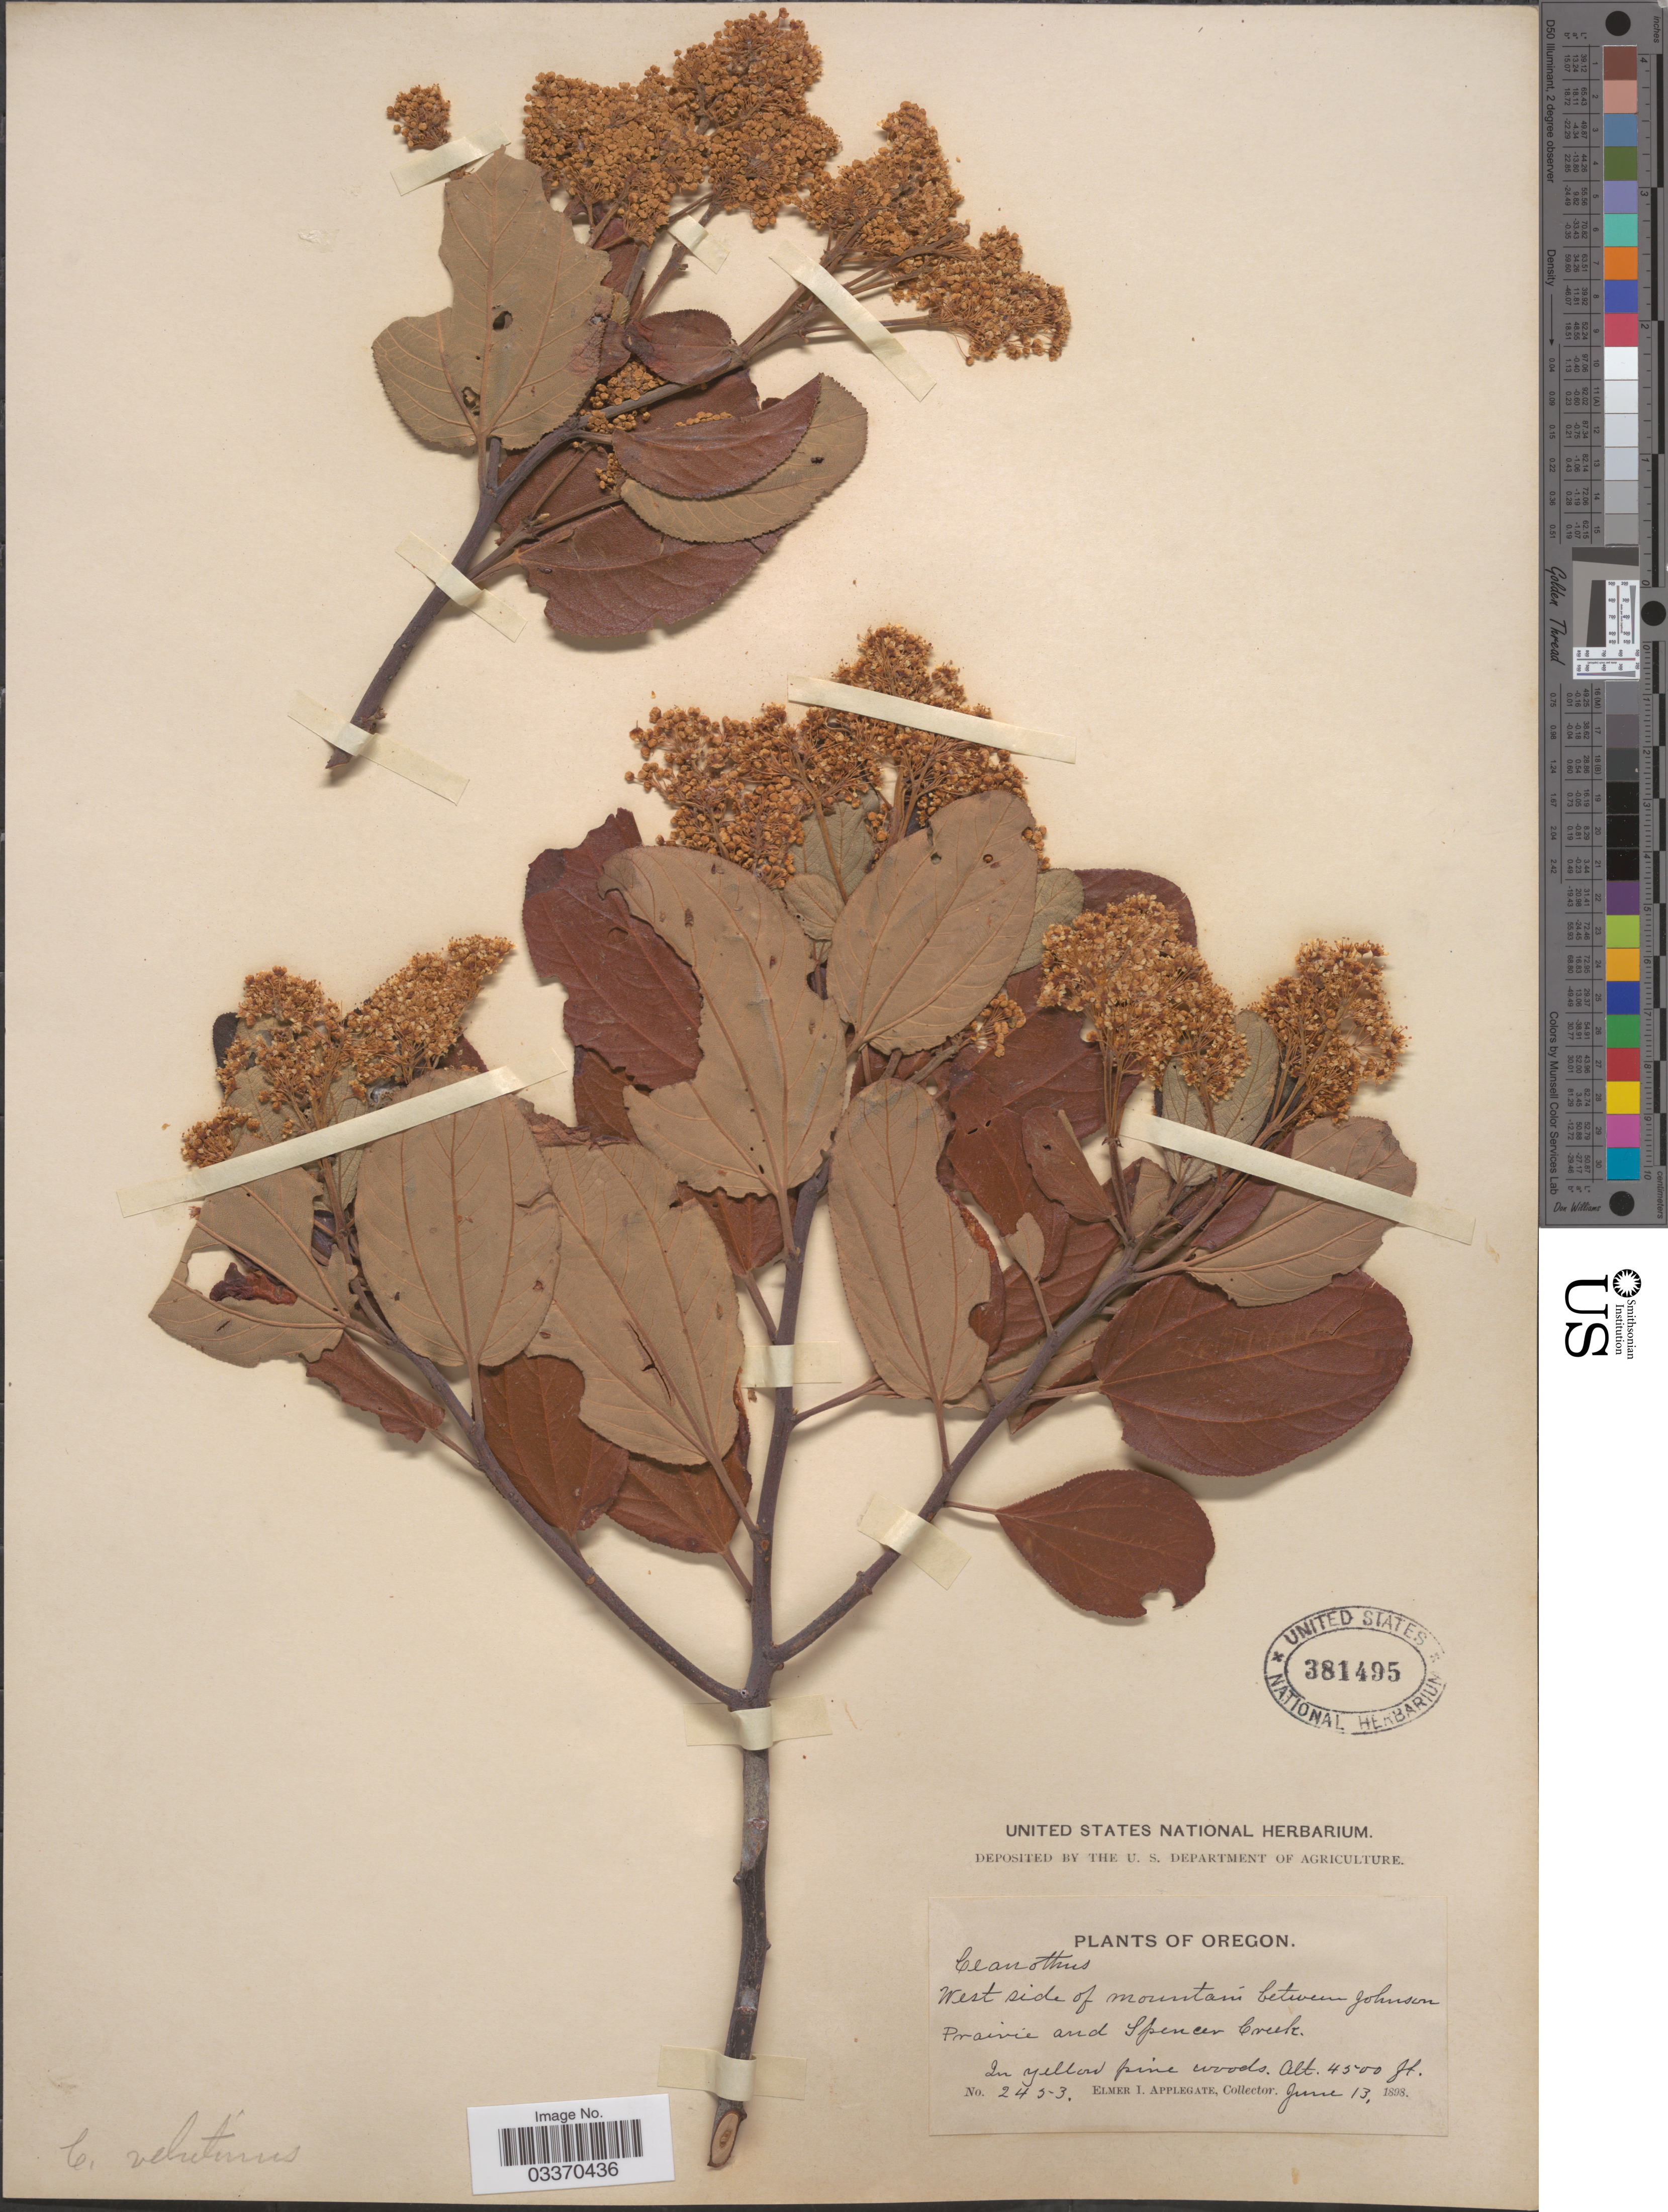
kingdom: Plantae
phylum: Tracheophyta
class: Magnoliopsida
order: Rosales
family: Rhamnaceae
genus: Ceanothus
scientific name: Ceanothus velutinus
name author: Douglas ex Hook.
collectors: E. I. Applegate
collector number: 2453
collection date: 1898-06-13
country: United States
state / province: Oregon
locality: West side of mountain between Johnson Prairie and Spencer Creek.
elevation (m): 1372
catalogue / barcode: US 381495